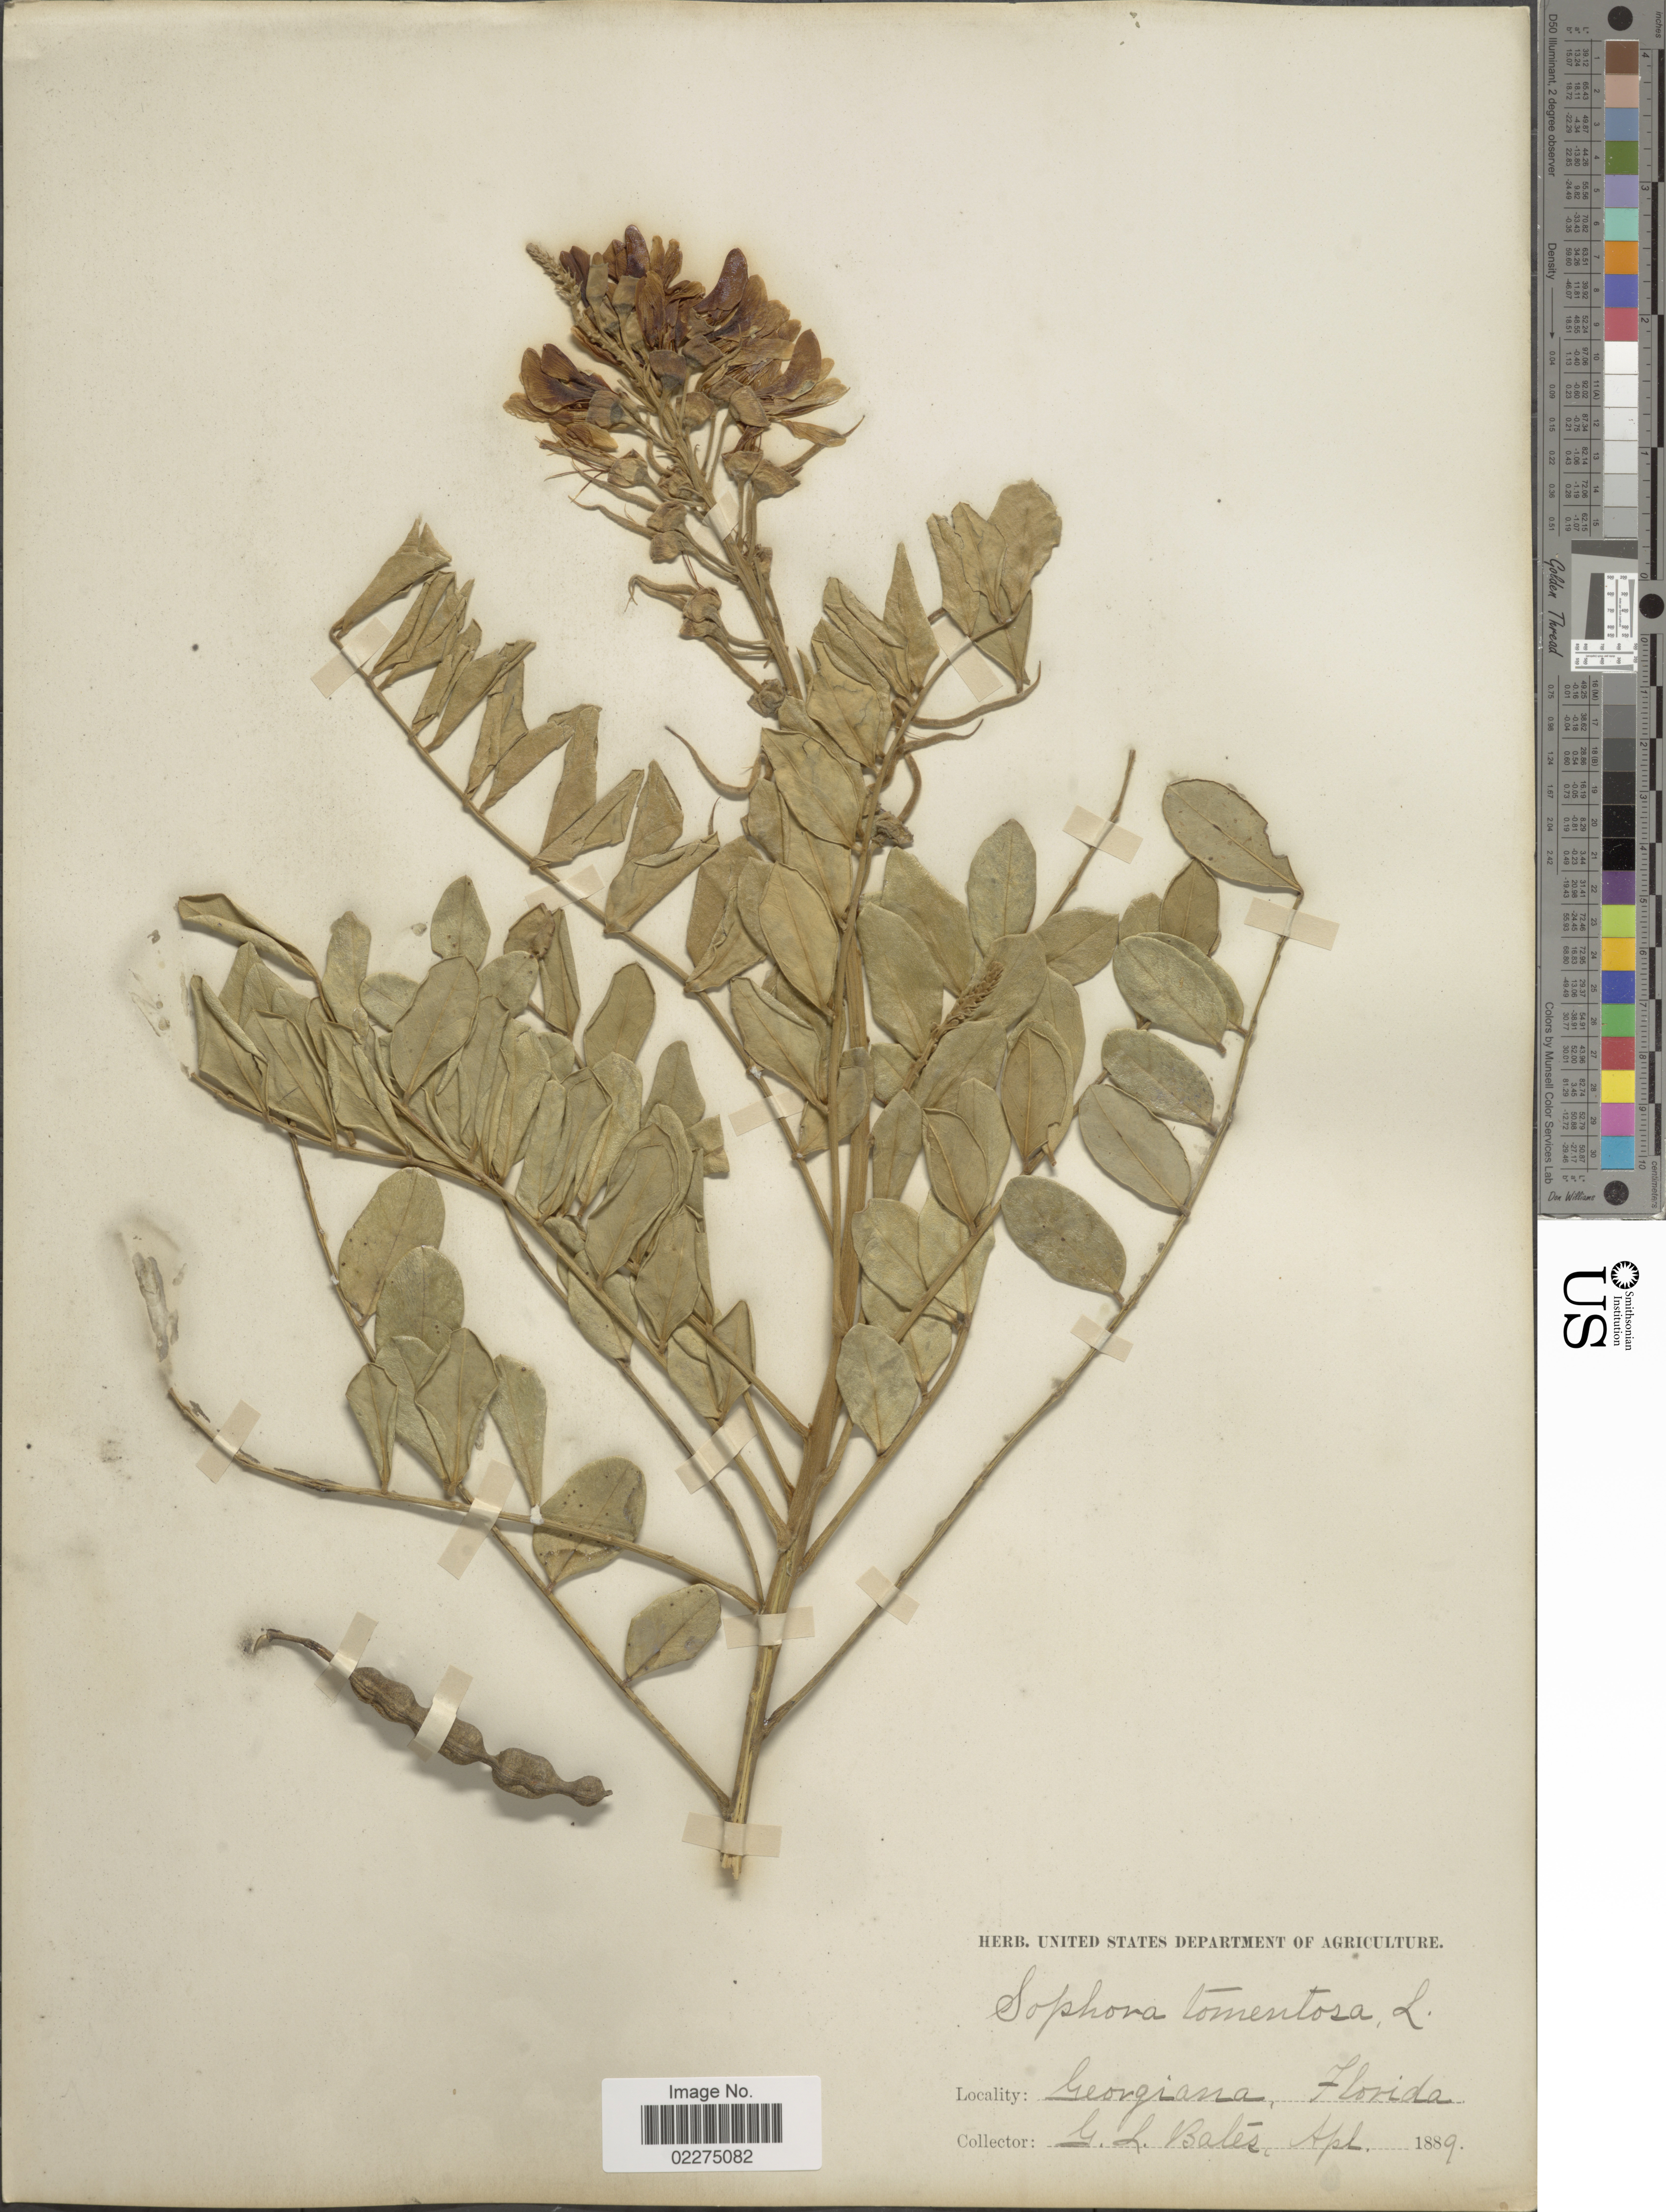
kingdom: Plantae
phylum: Tracheophyta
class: Magnoliopsida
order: Fabales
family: Fabaceae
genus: Sophora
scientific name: Sophora tomentosa var. truncata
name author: Torr. & A. Gray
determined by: Strong, Mark T., (BOT), Smithsonian Institution - National Museum of Natural History (UNITED STATES)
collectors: G. Bates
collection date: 1889-04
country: United States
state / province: Florida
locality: Georgiana